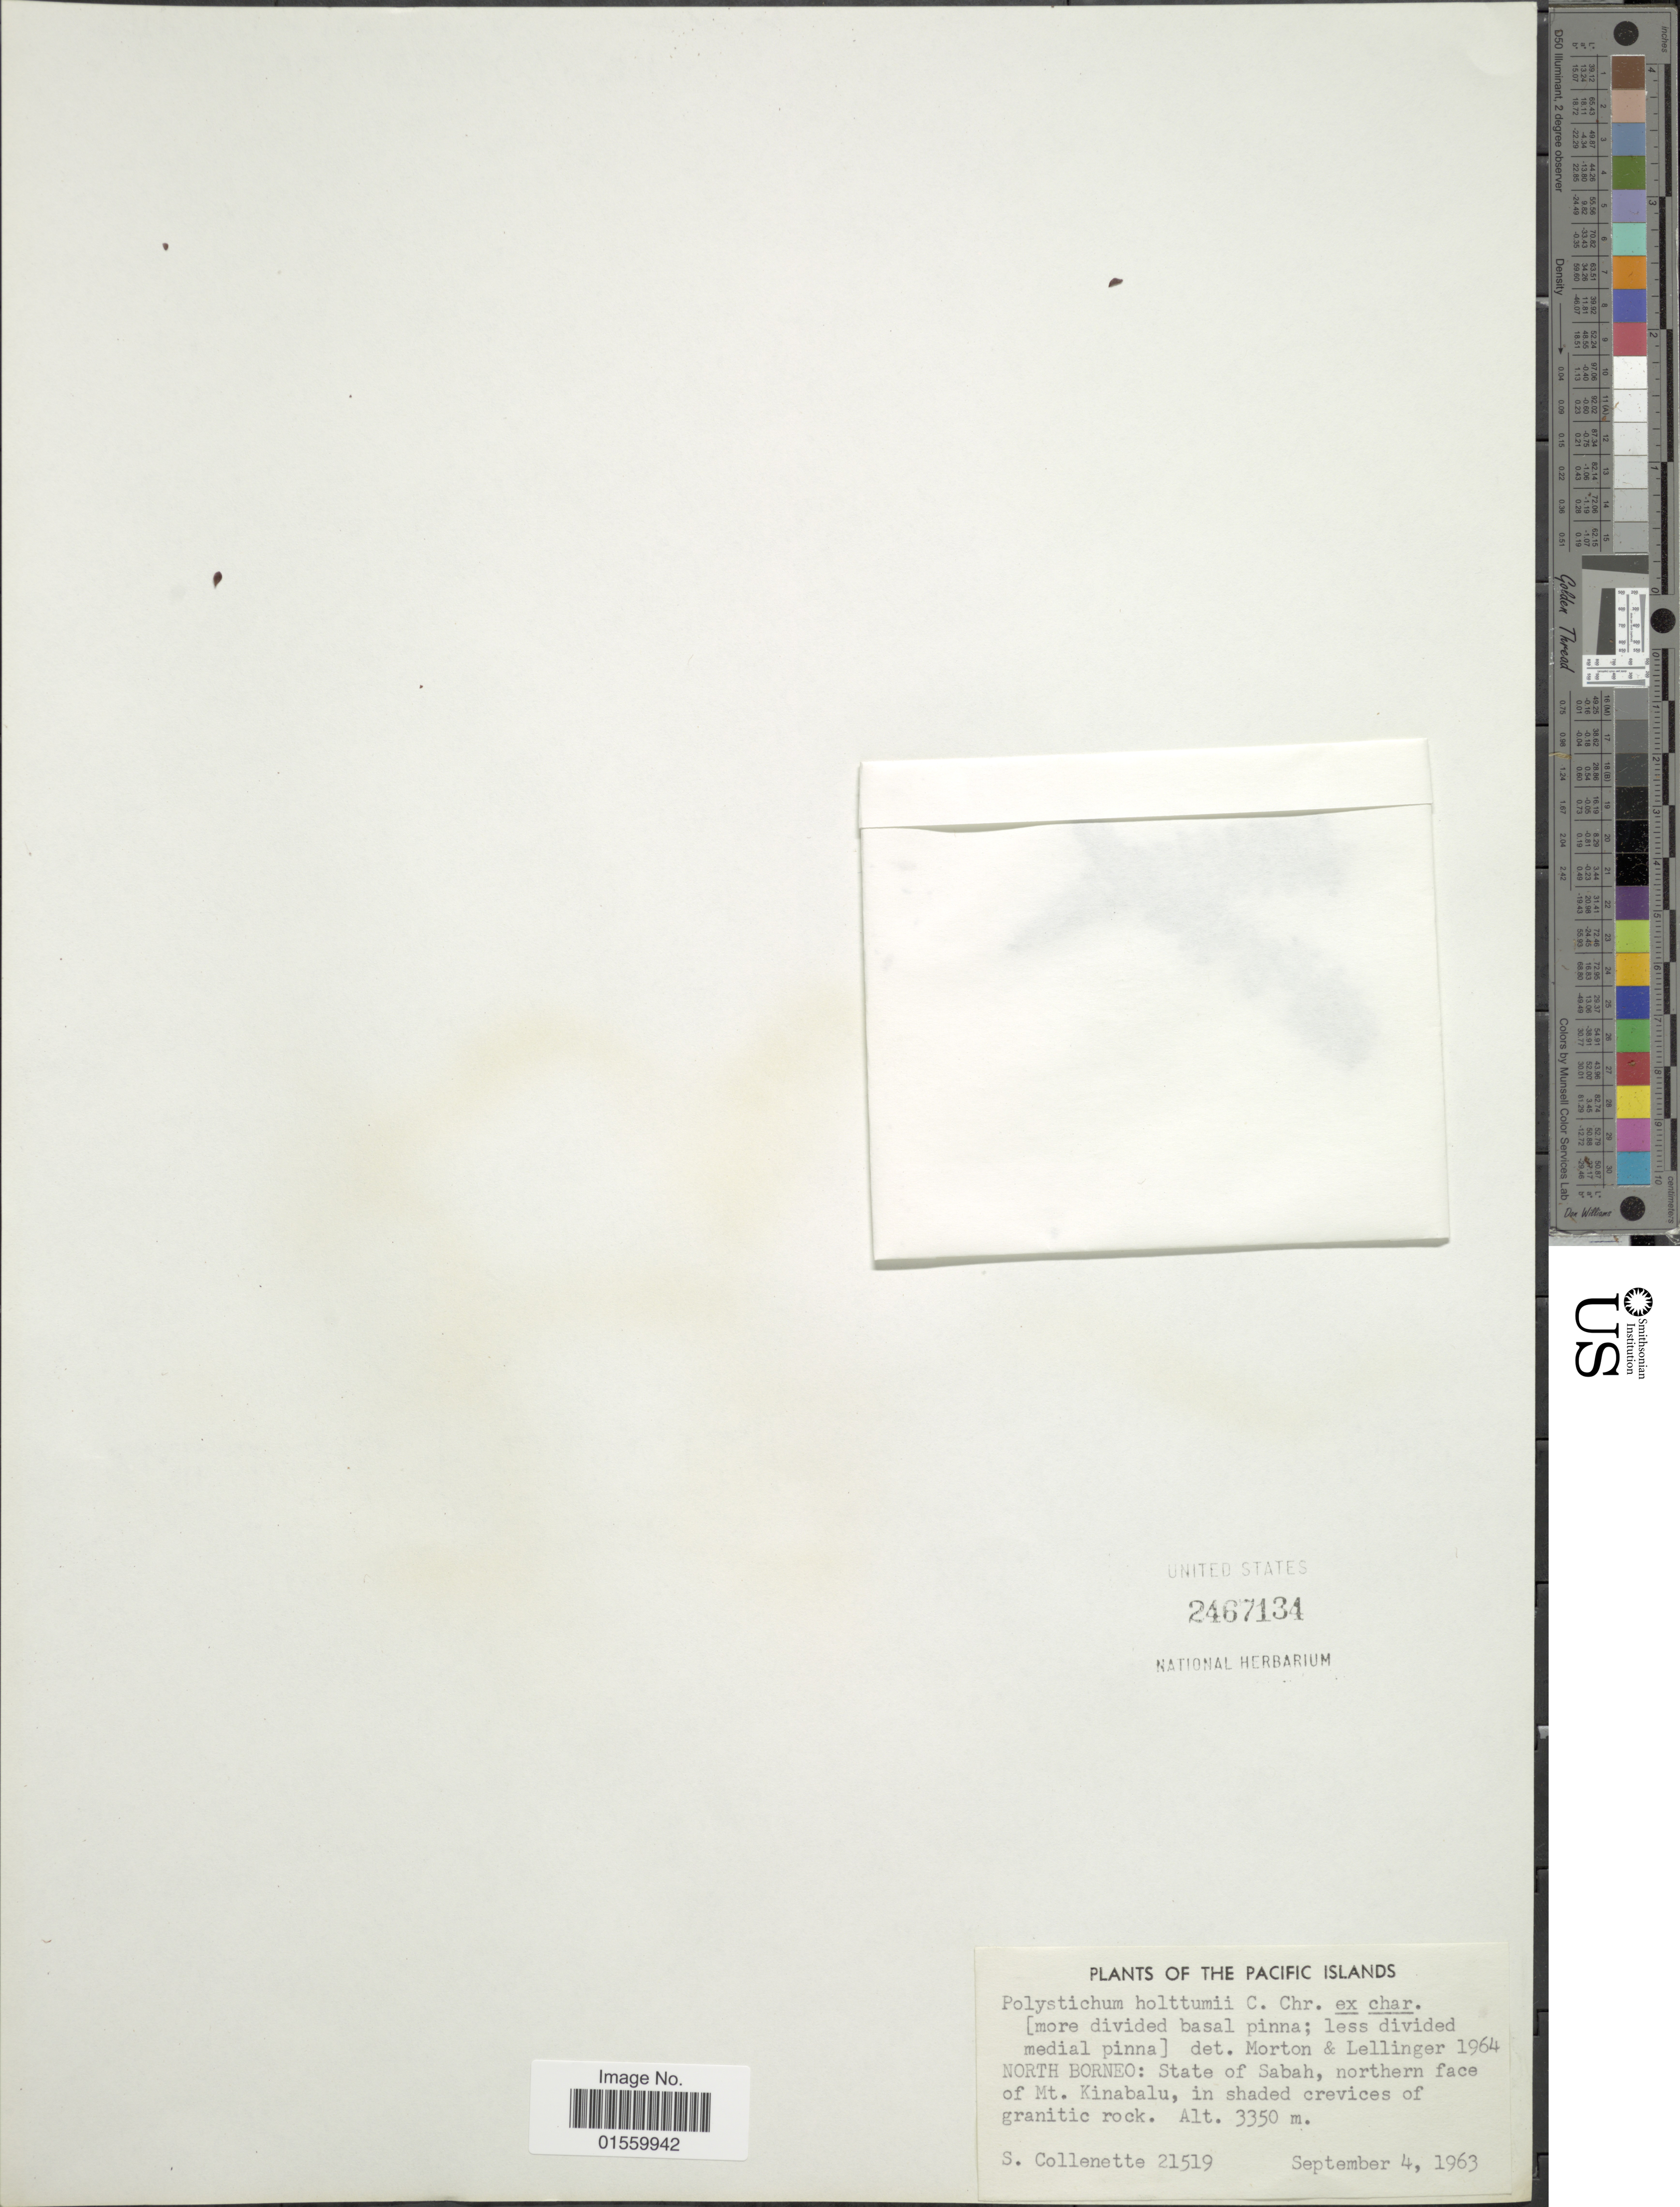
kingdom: Plantae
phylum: Tracheophyta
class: Polypodiopsida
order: Polypodiales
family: Dryopteridaceae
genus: Polystichum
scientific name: Polystichum holttumii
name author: C. Chr.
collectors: S. Collenette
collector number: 21519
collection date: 1963-09-04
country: Malaysia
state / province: Sabah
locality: Pacific Islands, North Borneo: State of Sabah, northern face of Mt. Kinabalu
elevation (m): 3350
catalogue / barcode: US 2467134